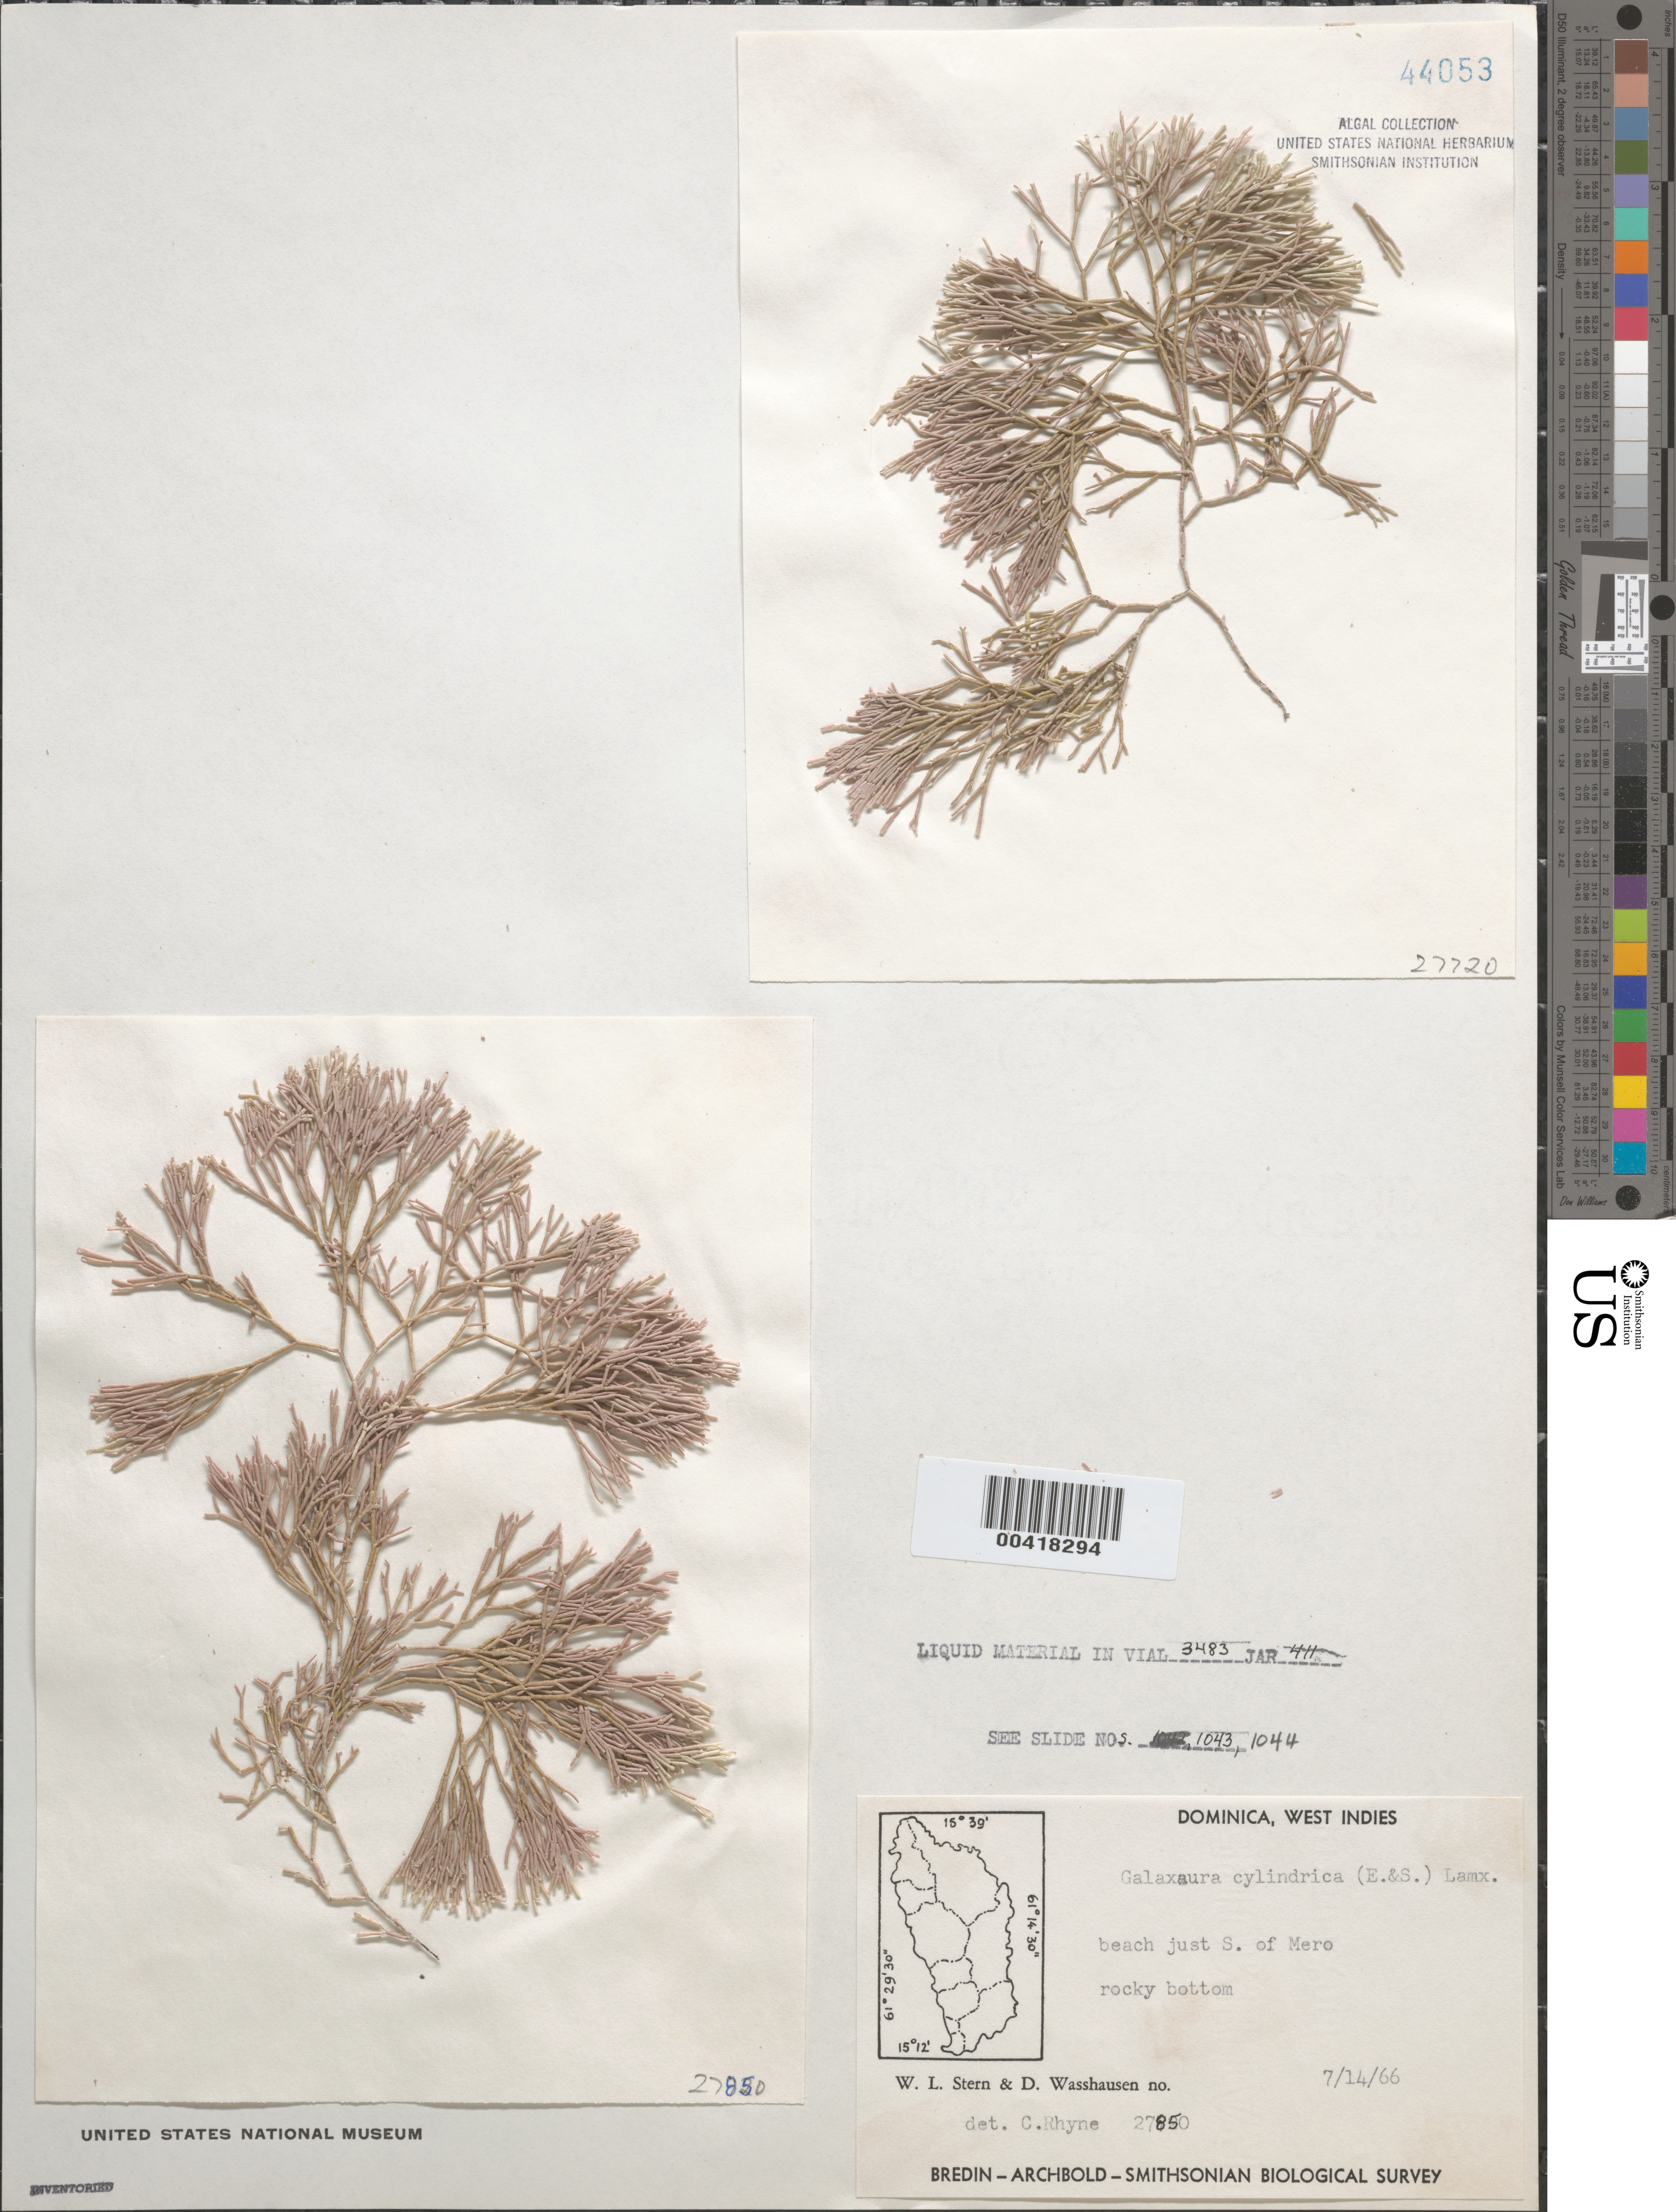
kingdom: Plantae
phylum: Rhodophyta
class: Florideophyceae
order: Nemaliales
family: Galaxauraceae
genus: Galaxaura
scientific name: Galaxaura rugosa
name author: (Ellis & Sol.) J.V.Lamouroux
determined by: Algae name updating Project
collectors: W. L. Stern & D. C. Wasshausen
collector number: EYD 27850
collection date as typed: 14 Jul 1966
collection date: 1966-07-14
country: Dominica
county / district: St. Joseph's Parish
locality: Beach just south of Mero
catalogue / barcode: US 44053